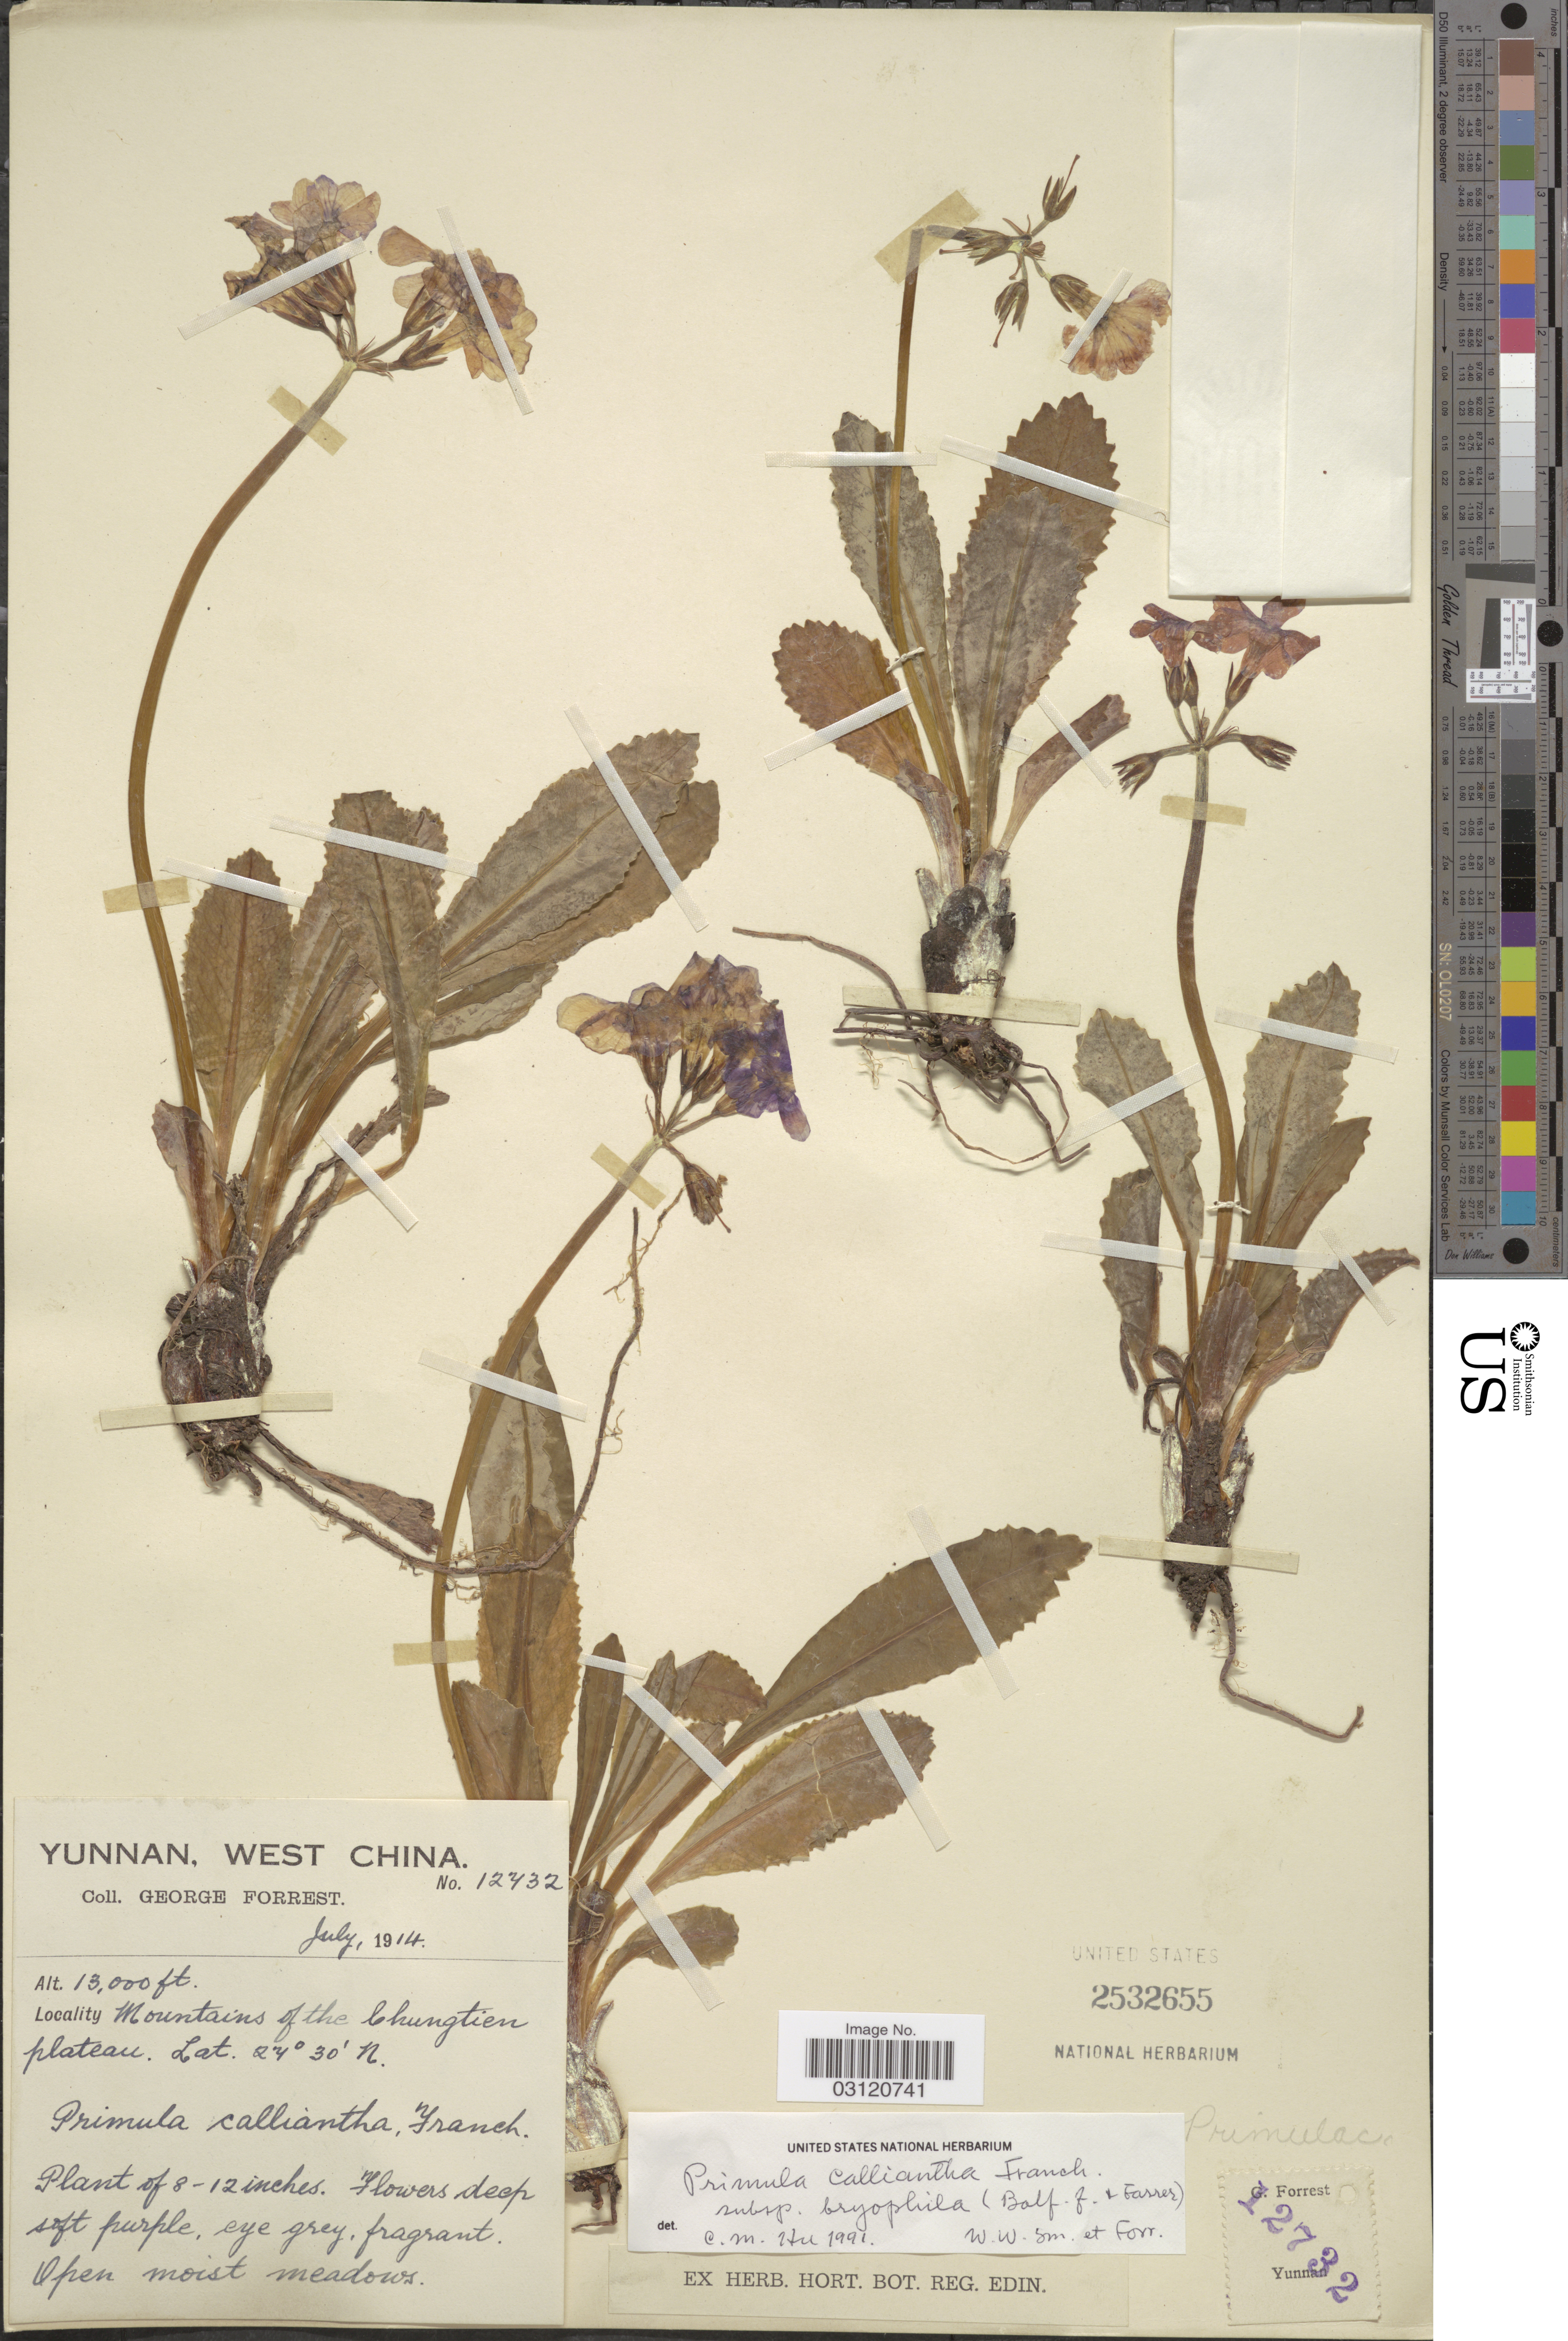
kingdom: Plantae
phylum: Tracheophyta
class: Magnoliopsida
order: Ericales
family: Primulaceae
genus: Primula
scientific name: Primula calliantha subsp. bryophila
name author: (Balf. f. & Farrer) W.W. Sm. & Forrest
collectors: G. Forrest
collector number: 12432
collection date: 1914-07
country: China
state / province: Yunnan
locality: West China. Mountains of the Chungtien plateau.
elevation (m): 3962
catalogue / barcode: US 2532655